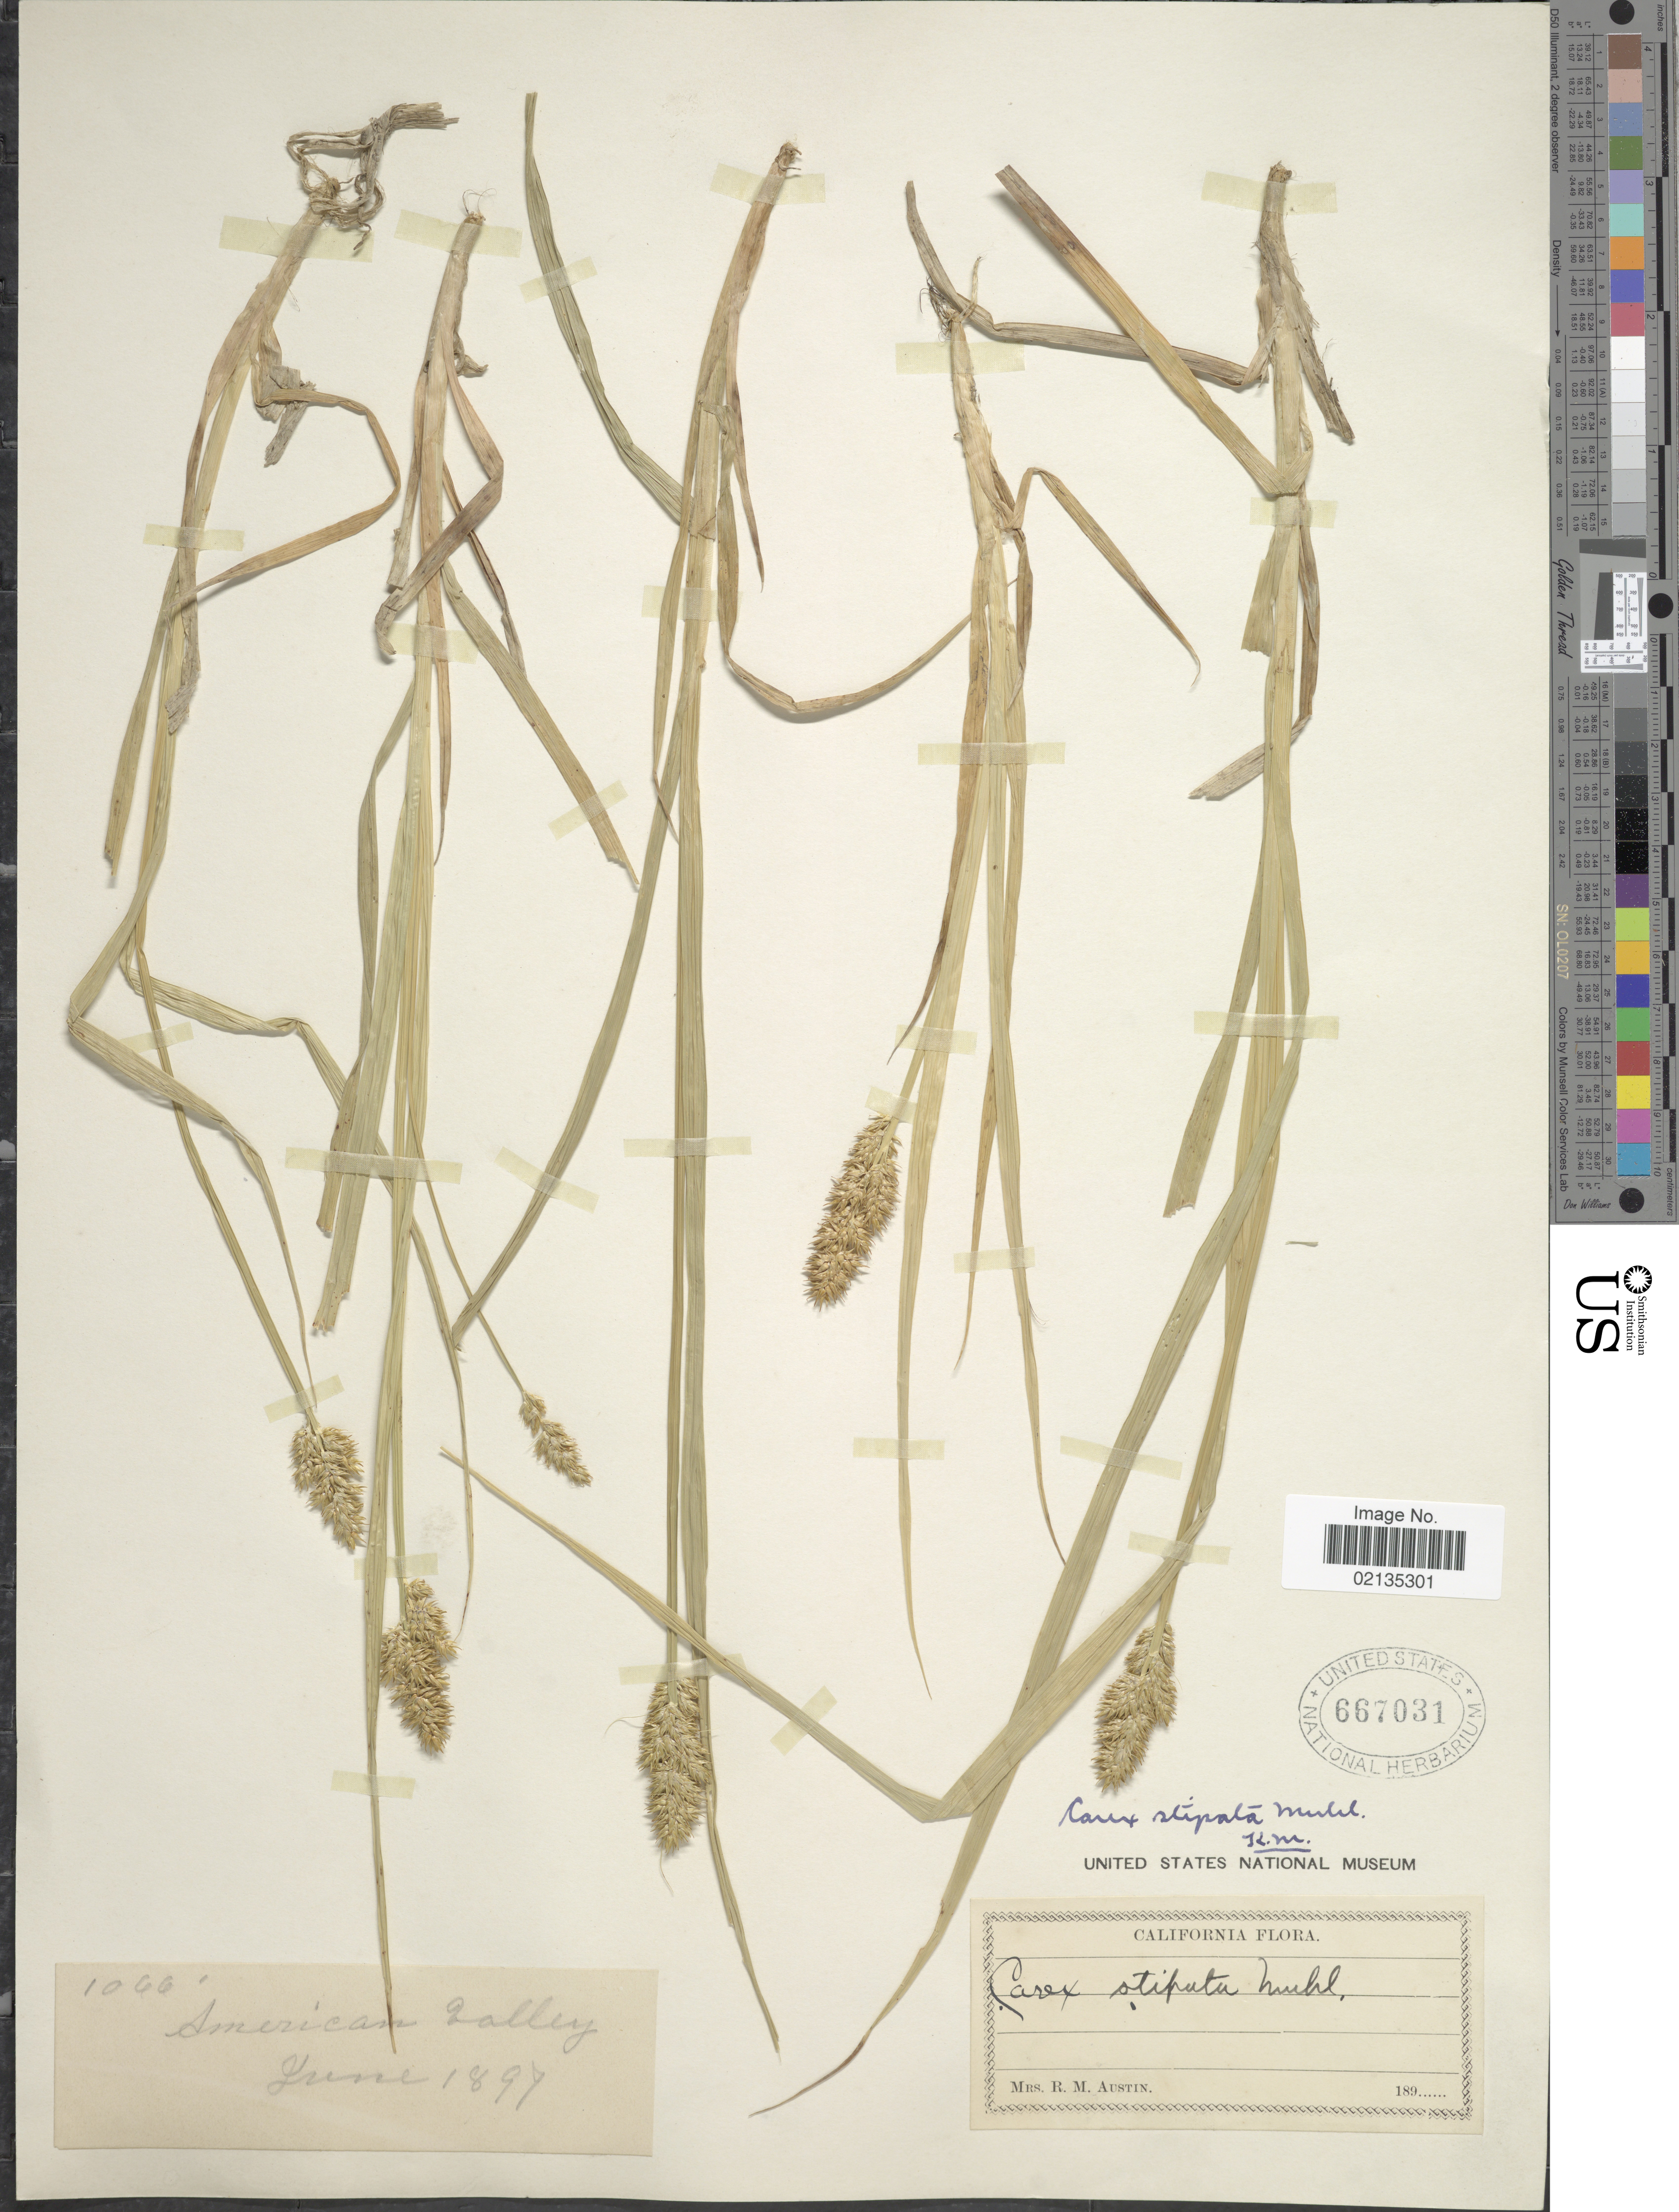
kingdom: Plantae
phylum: Tracheophyta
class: Liliopsida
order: Poales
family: Cyperaceae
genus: Carex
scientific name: Carex stipata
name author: Muhl. ex Willd.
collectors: R. Austin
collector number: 1066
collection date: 1897-06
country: United States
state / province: California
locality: American Valley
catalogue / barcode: US 667031